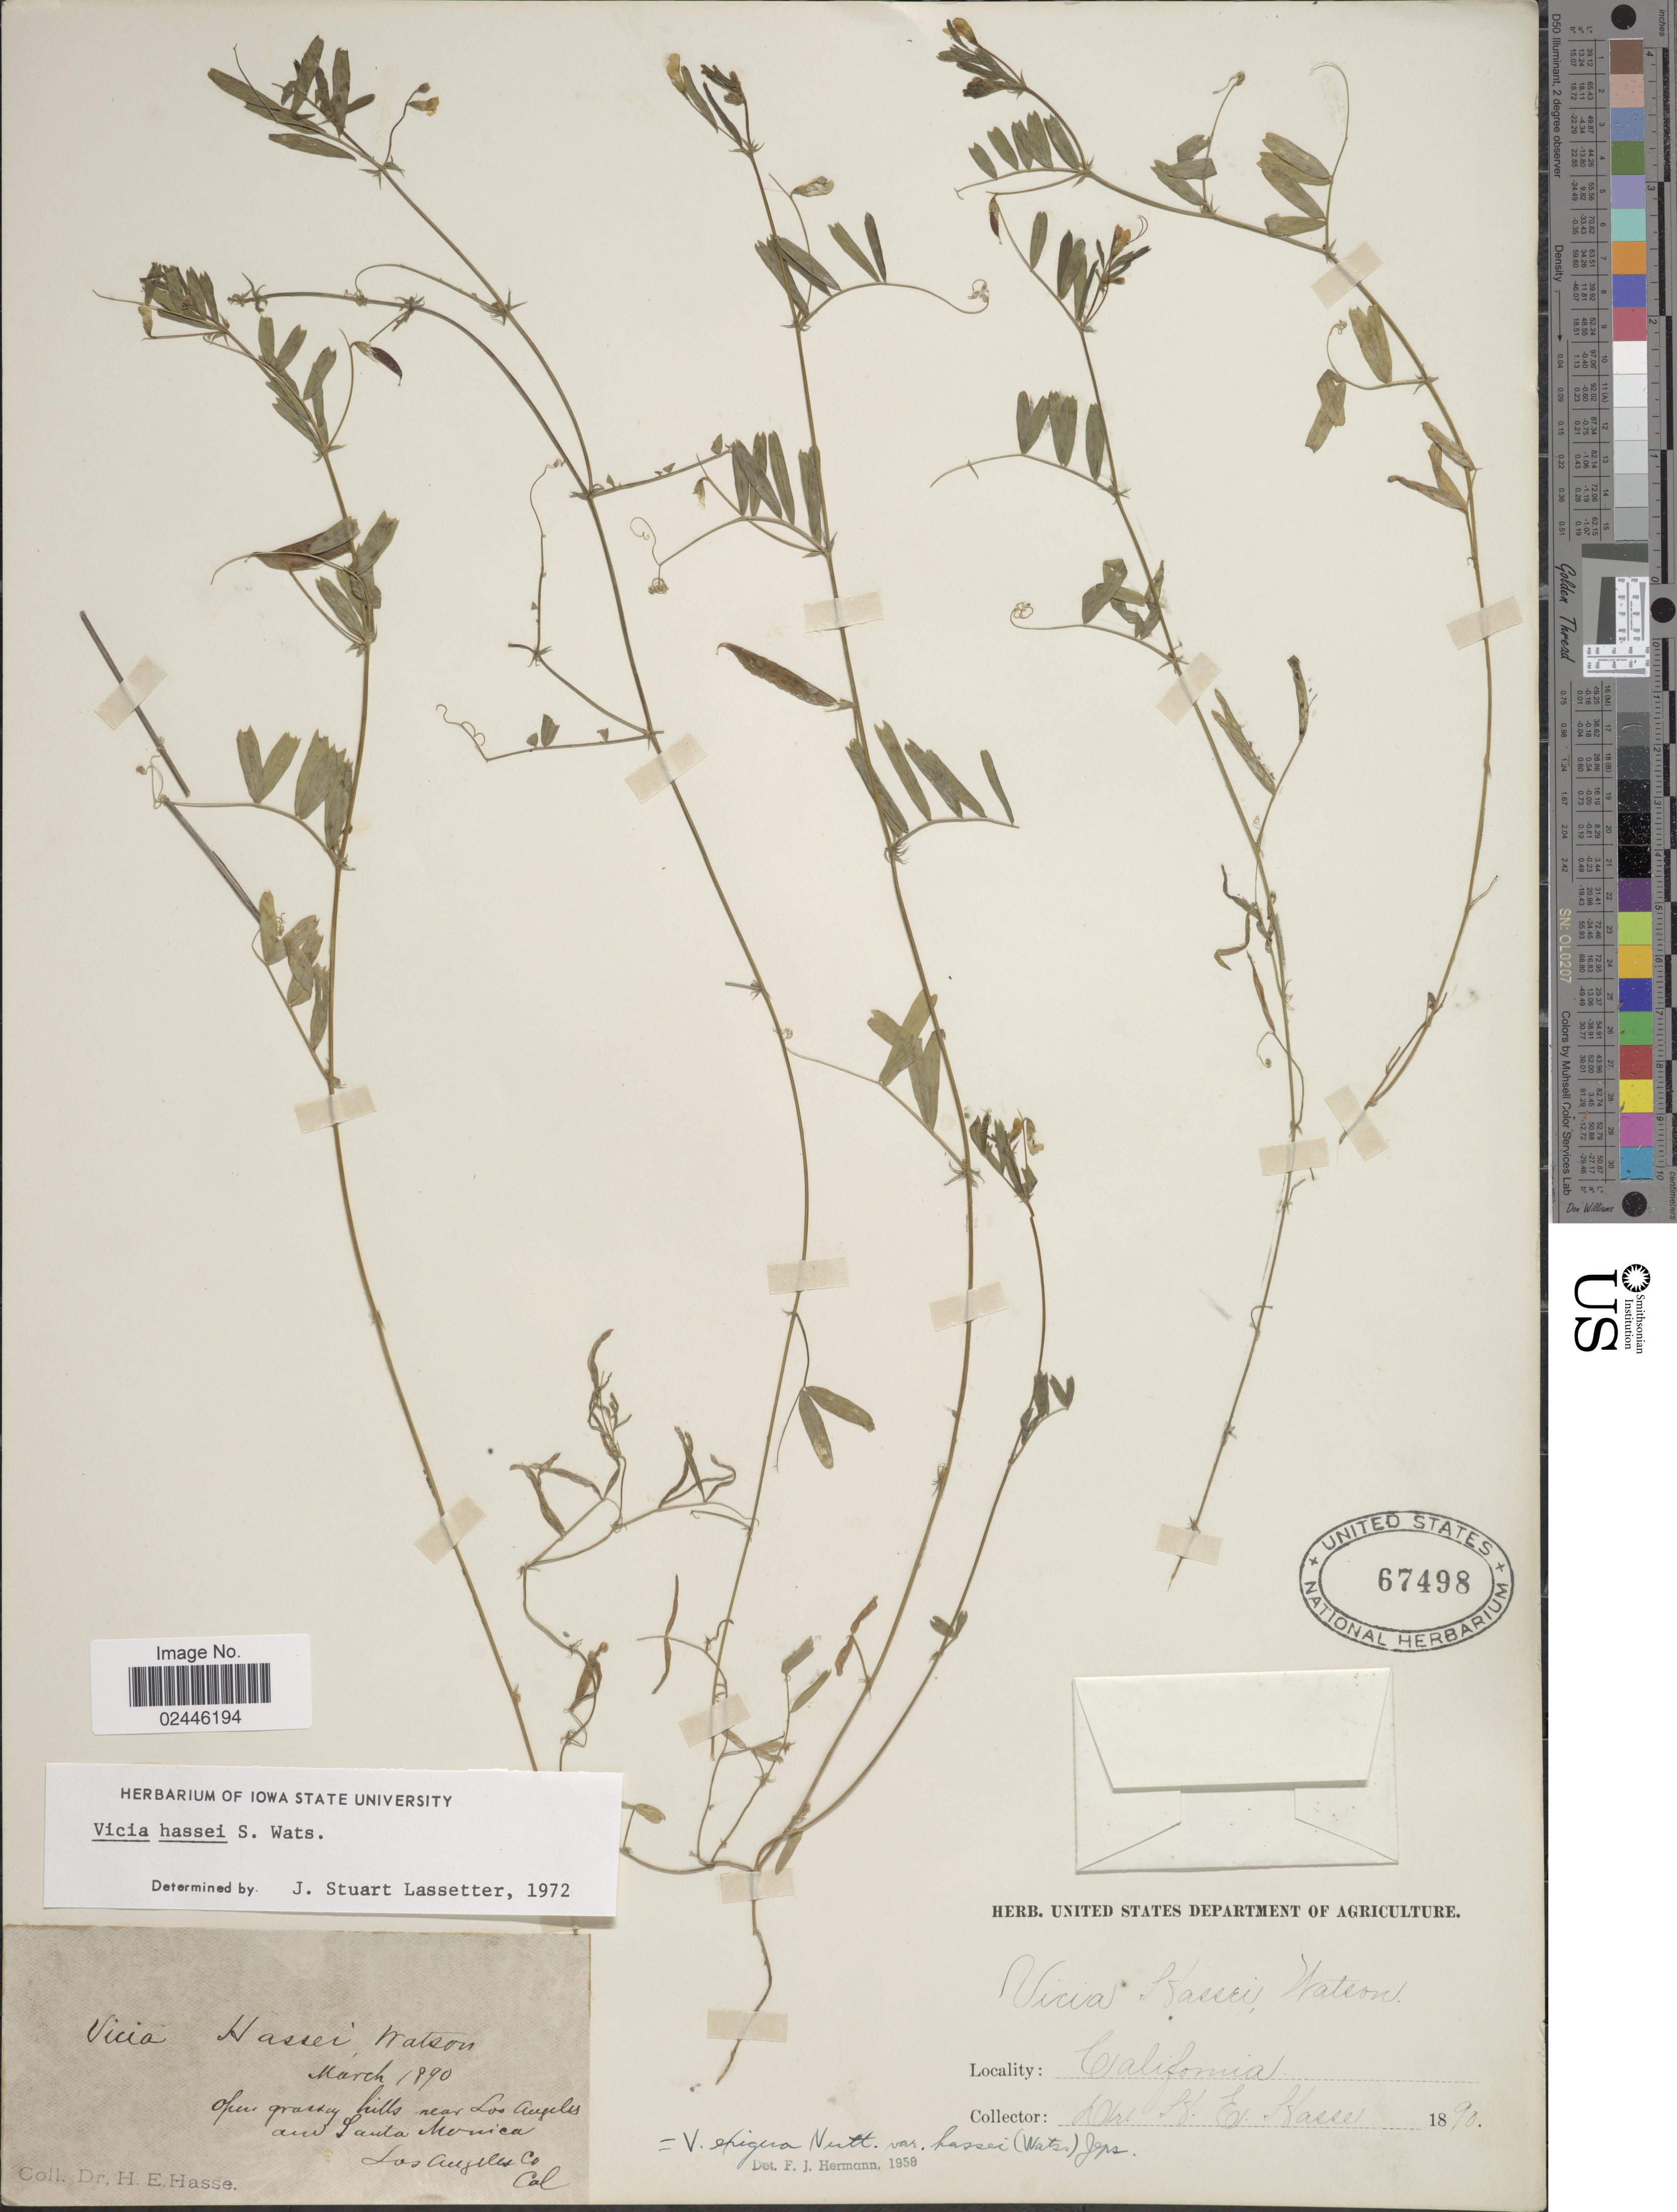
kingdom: Plantae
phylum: Tracheophyta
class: Magnoliopsida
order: Fabales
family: Fabaceae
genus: Vicia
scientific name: Vicia hassei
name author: S. Watson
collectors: H. E. Hasse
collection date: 1890-03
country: United States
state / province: California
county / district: Los Angeles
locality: Open grassy hills near Los Angeles and Santa Monica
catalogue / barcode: US 67498